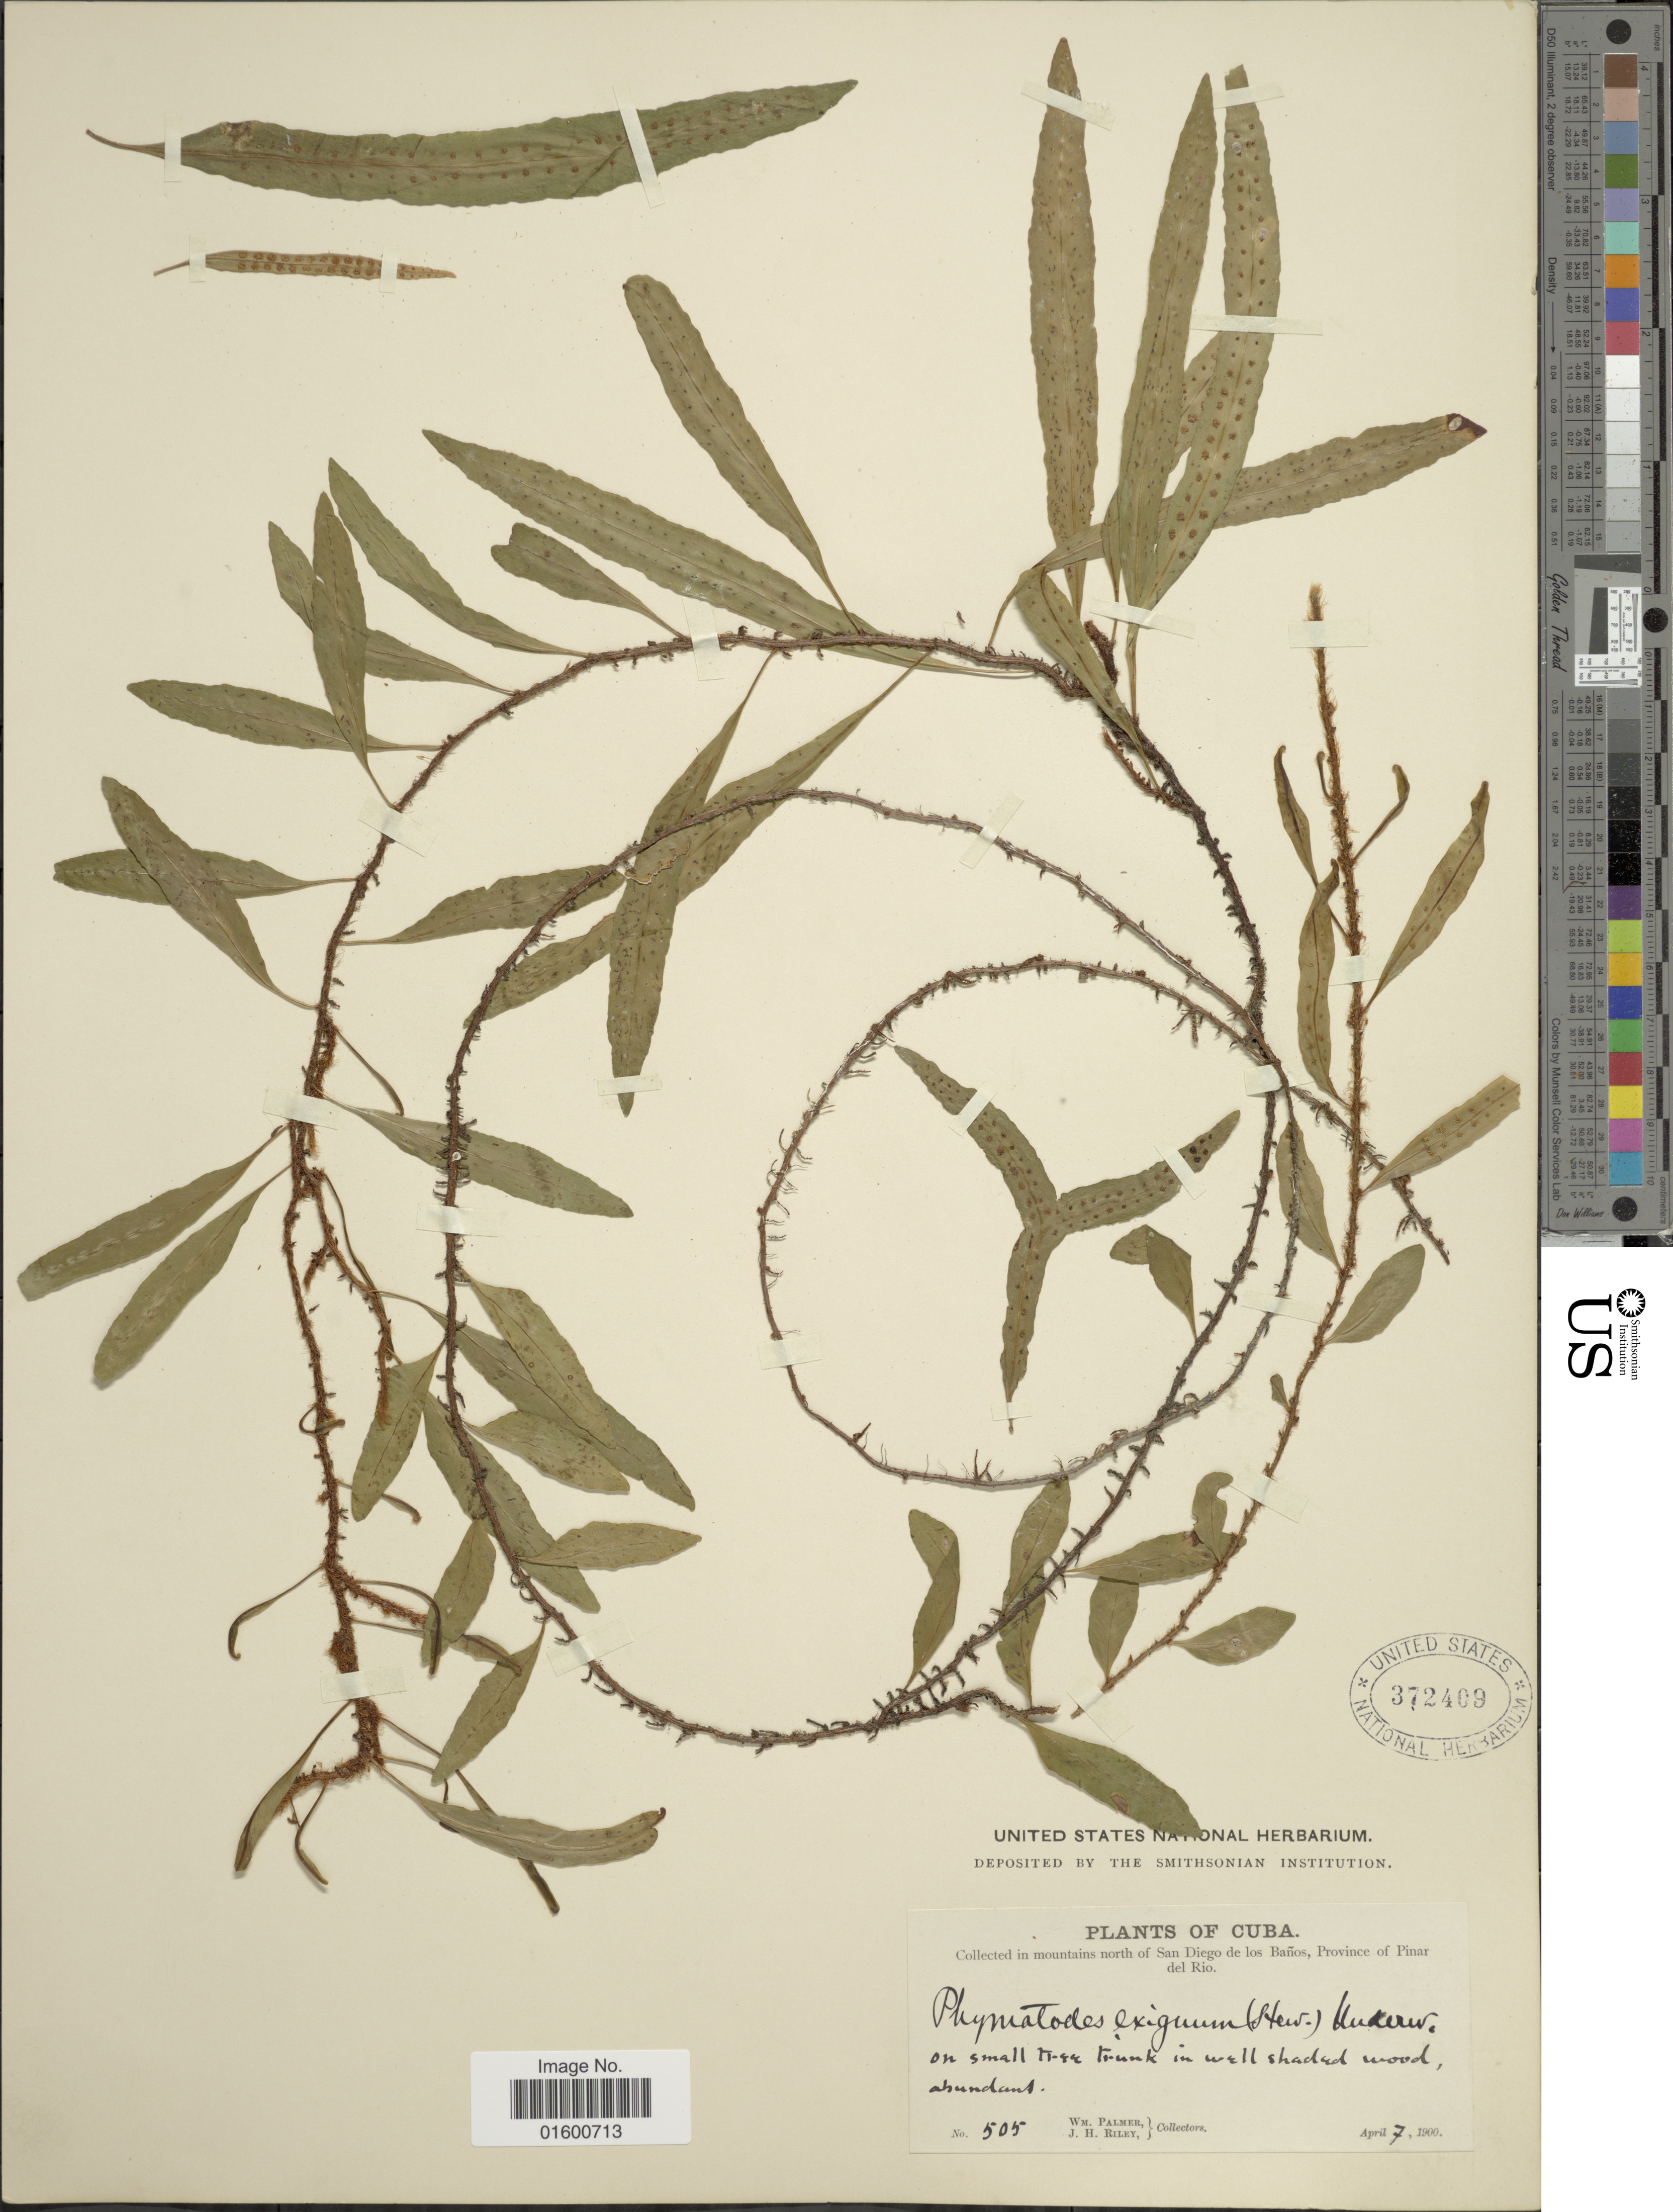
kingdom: Plantae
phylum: Tracheophyta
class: Polypodiopsida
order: Polypodiales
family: Polypodiaceae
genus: Microgramma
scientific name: Microgramma heterophylla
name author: (L.) Wherry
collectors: W. Palmer & J. H. Riley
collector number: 505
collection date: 1900-04-07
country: Cuba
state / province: Pinar del Río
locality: Mountains north of San Diego de los Banos, Province of Pinar del Rio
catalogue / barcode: US 372409